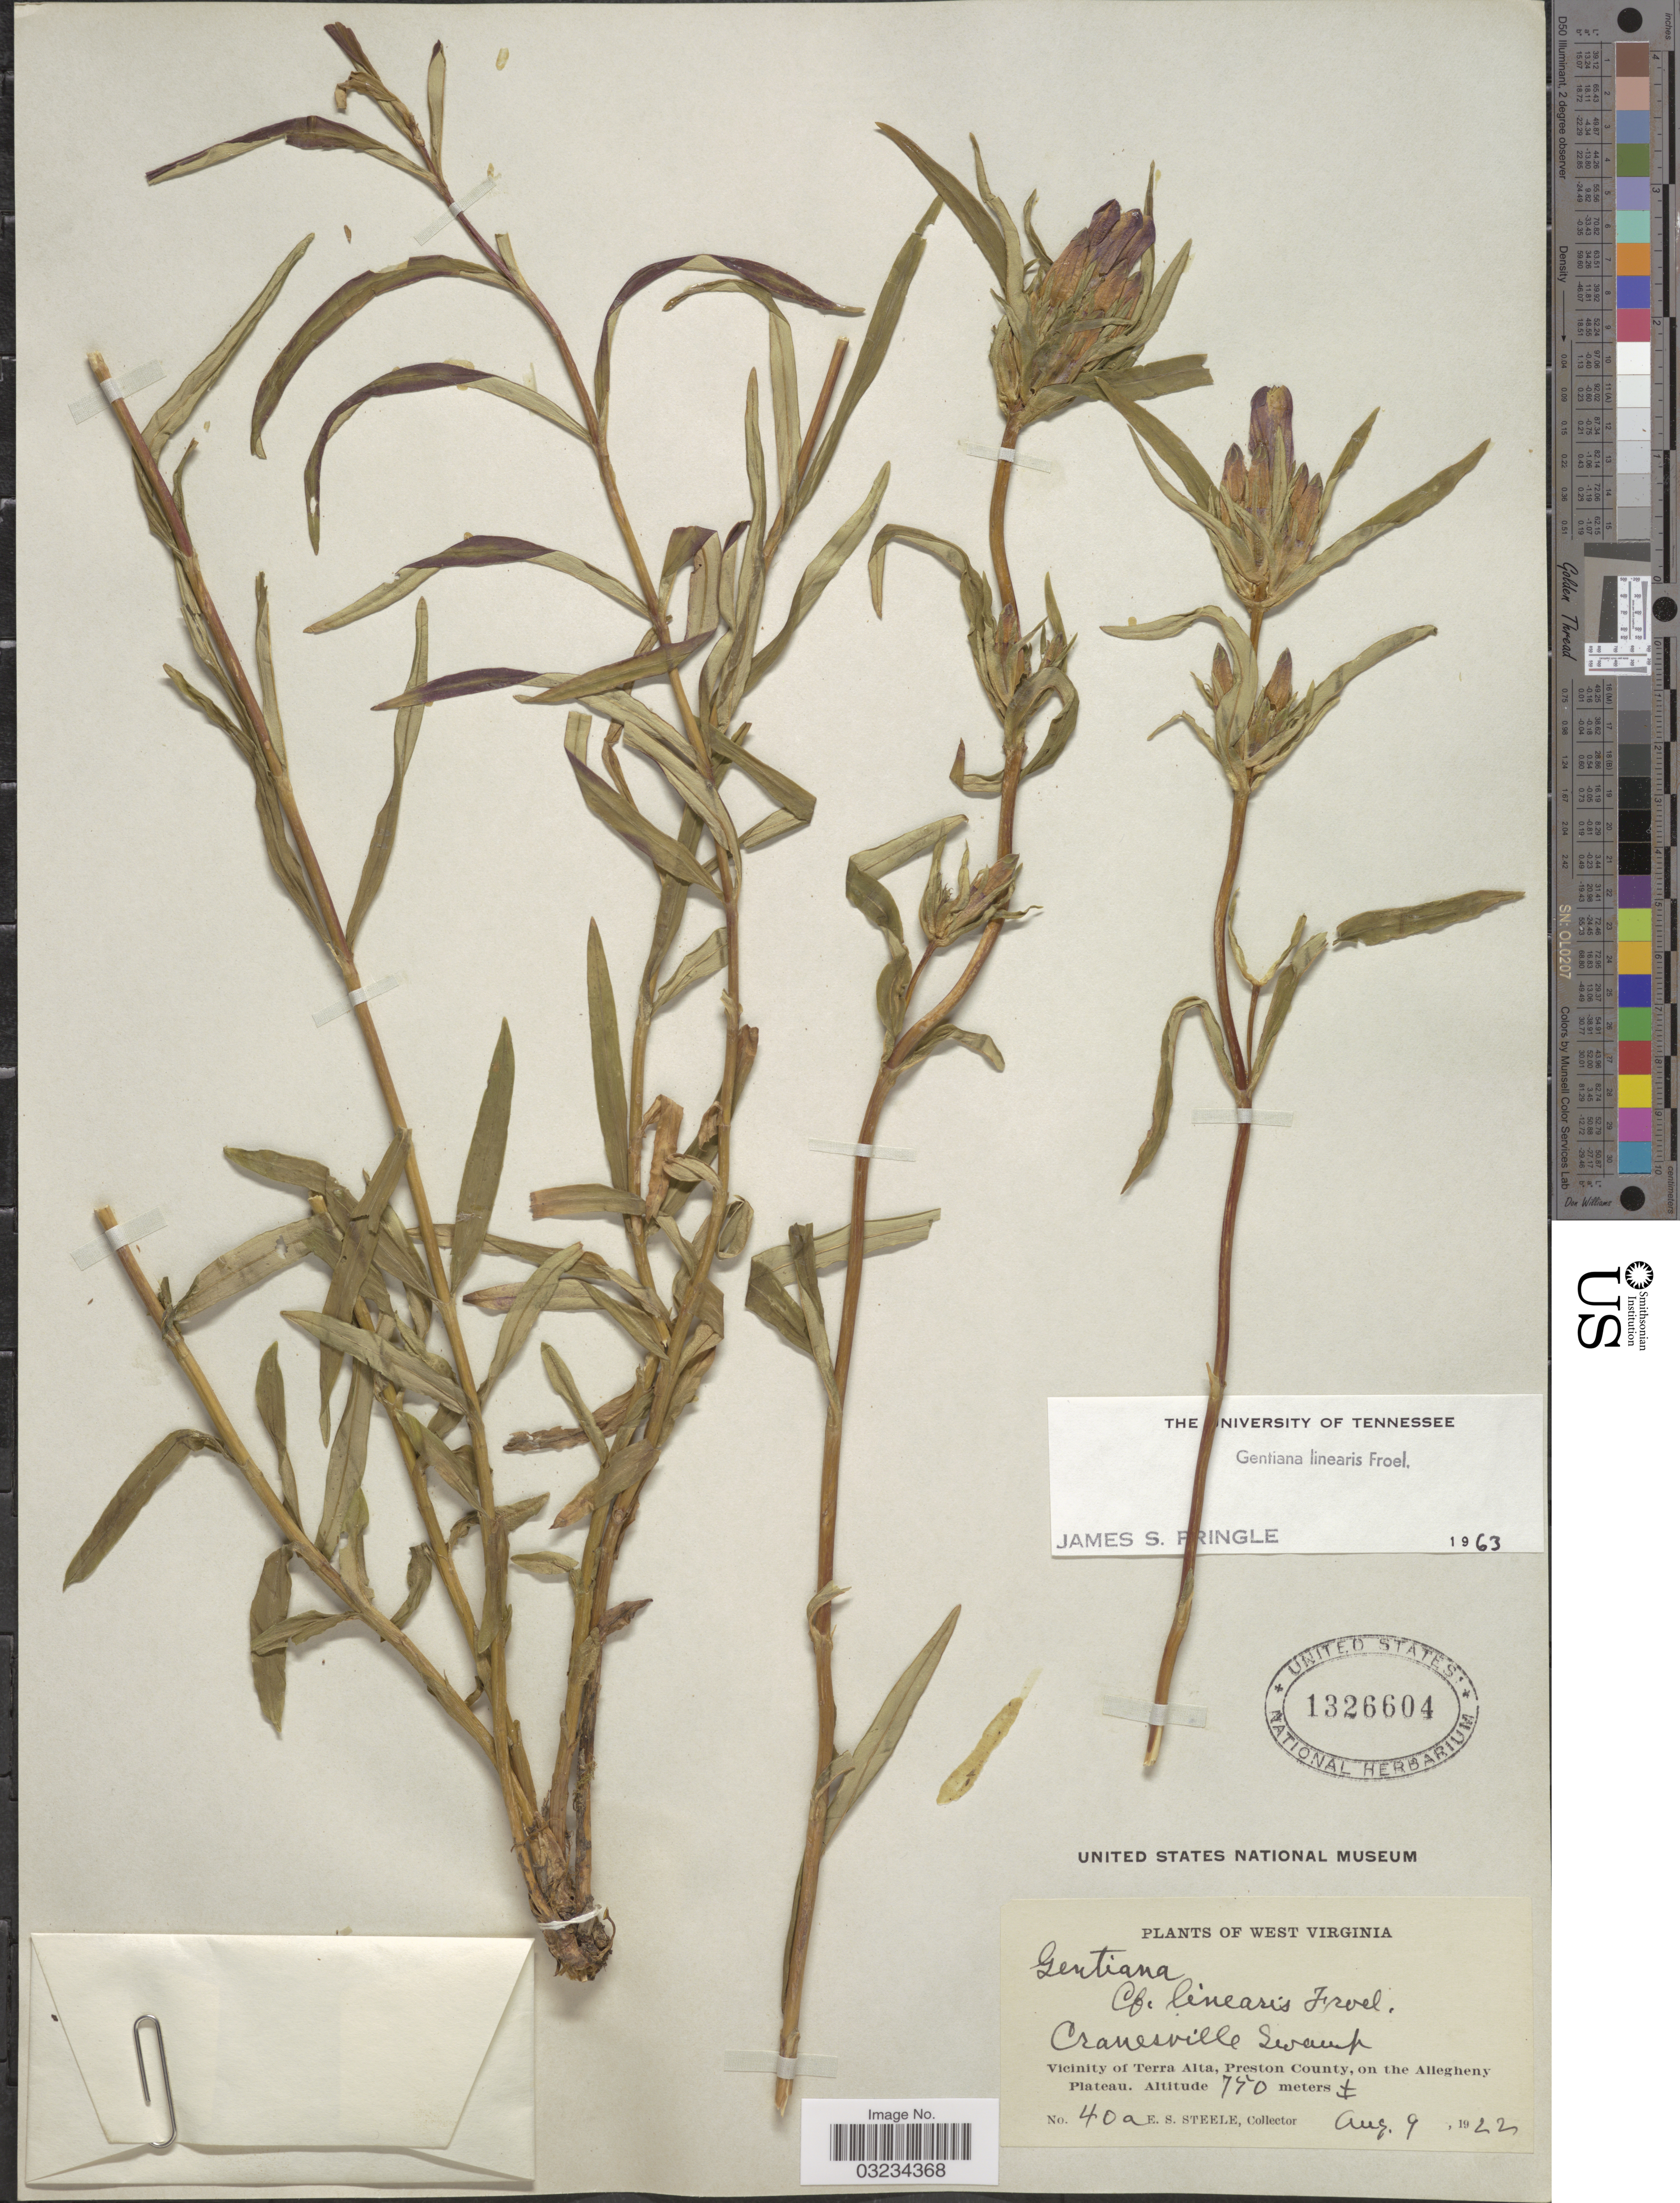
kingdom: Plantae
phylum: Tracheophyta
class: Magnoliopsida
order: Gentianales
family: Gentianaceae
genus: Gentiana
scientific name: Gentiana linearis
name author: Froel.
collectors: E. Steele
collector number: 40a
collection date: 1922-08-09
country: United States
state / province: West Virginia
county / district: Preston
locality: Cranesville Swamp. Vicinity of Terra Alta, Preston County, on the Allegheny Plateau.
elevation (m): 750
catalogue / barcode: US 1326604